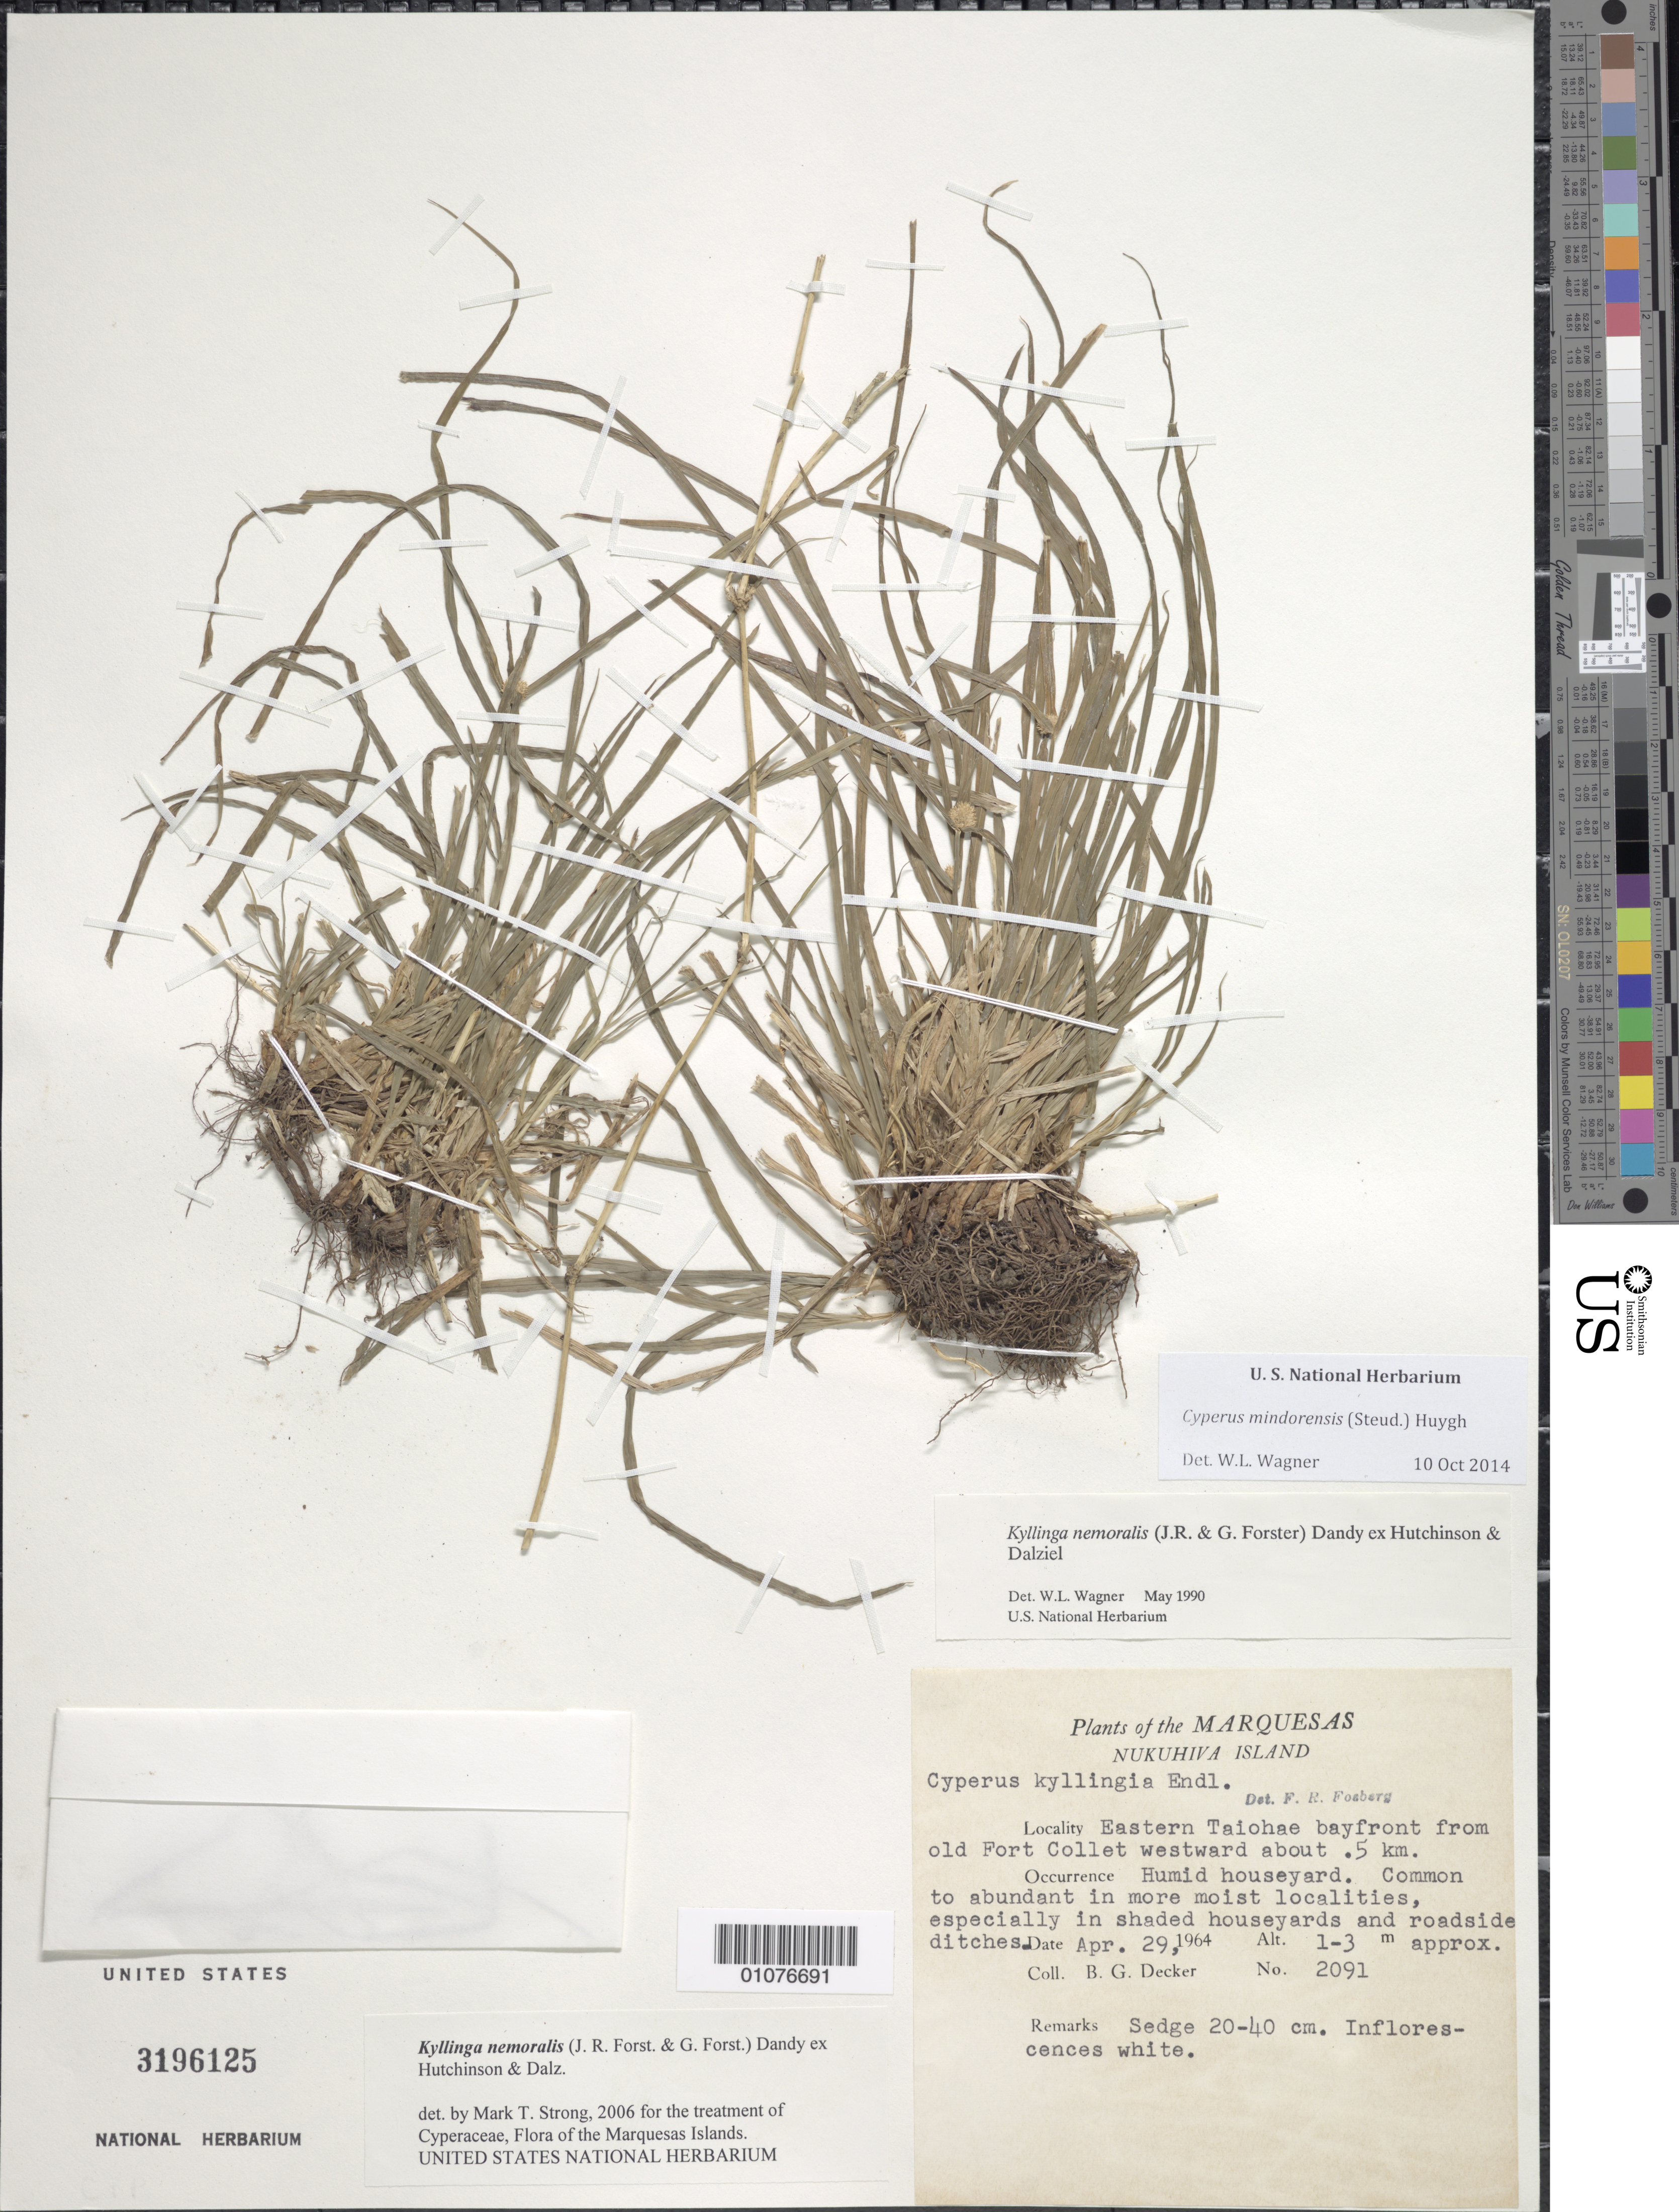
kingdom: Plantae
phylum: Tracheophyta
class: Liliopsida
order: Poales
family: Cyperaceae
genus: Cyperus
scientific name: Cyperus mindorensis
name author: (Steud.) Huygh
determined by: Lorence, David H., (PTBG), National Tropical Botanical Garden (UNITED STATES)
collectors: B. G. Decker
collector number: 2091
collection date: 1964-04-29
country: French Polynesia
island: Nuku Hiva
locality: E Taiohae bayfront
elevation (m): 1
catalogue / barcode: US 3196125